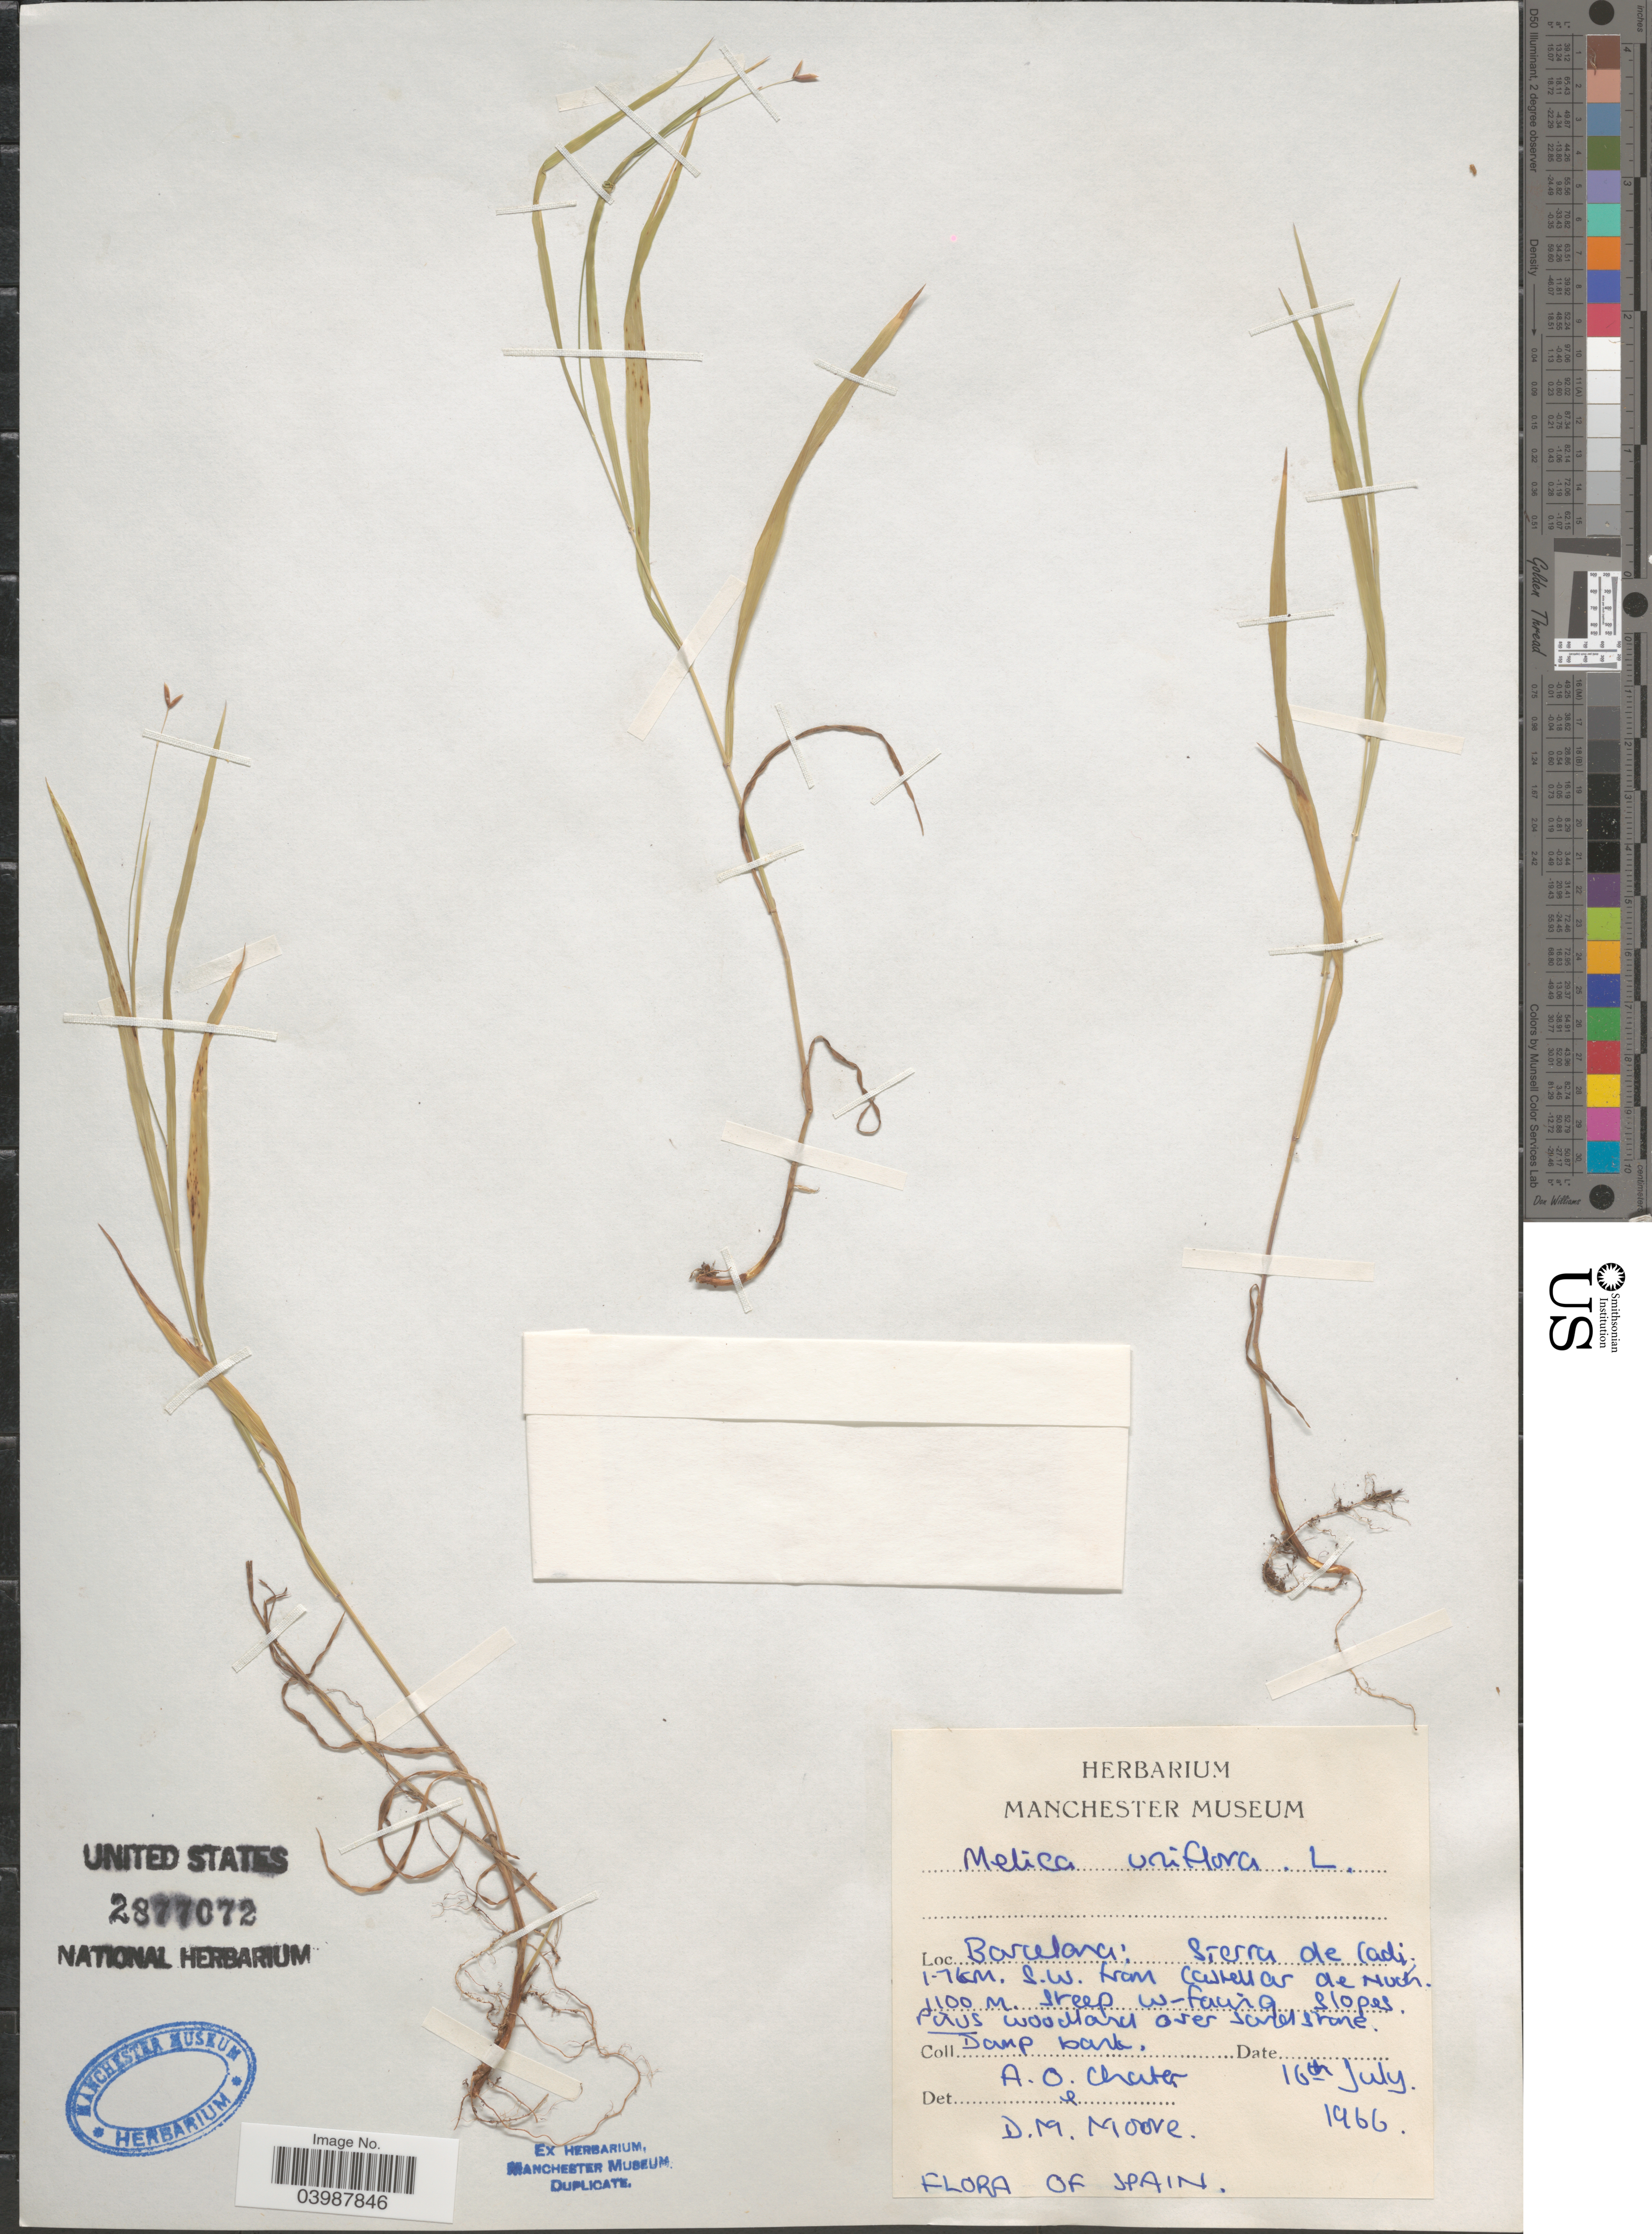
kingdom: Plantae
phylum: Tracheophyta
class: Liliopsida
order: Poales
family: Poaceae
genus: Melica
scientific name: Melica uniflora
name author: Retz.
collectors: A. O. Chater & D. Moore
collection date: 1966-07-16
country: Spain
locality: Barcelona: Sierra de Cadi, 1-7 km. S.W. from Castellar de Nuch. Steep W-facing slopes.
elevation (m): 1100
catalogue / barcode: US 2877072